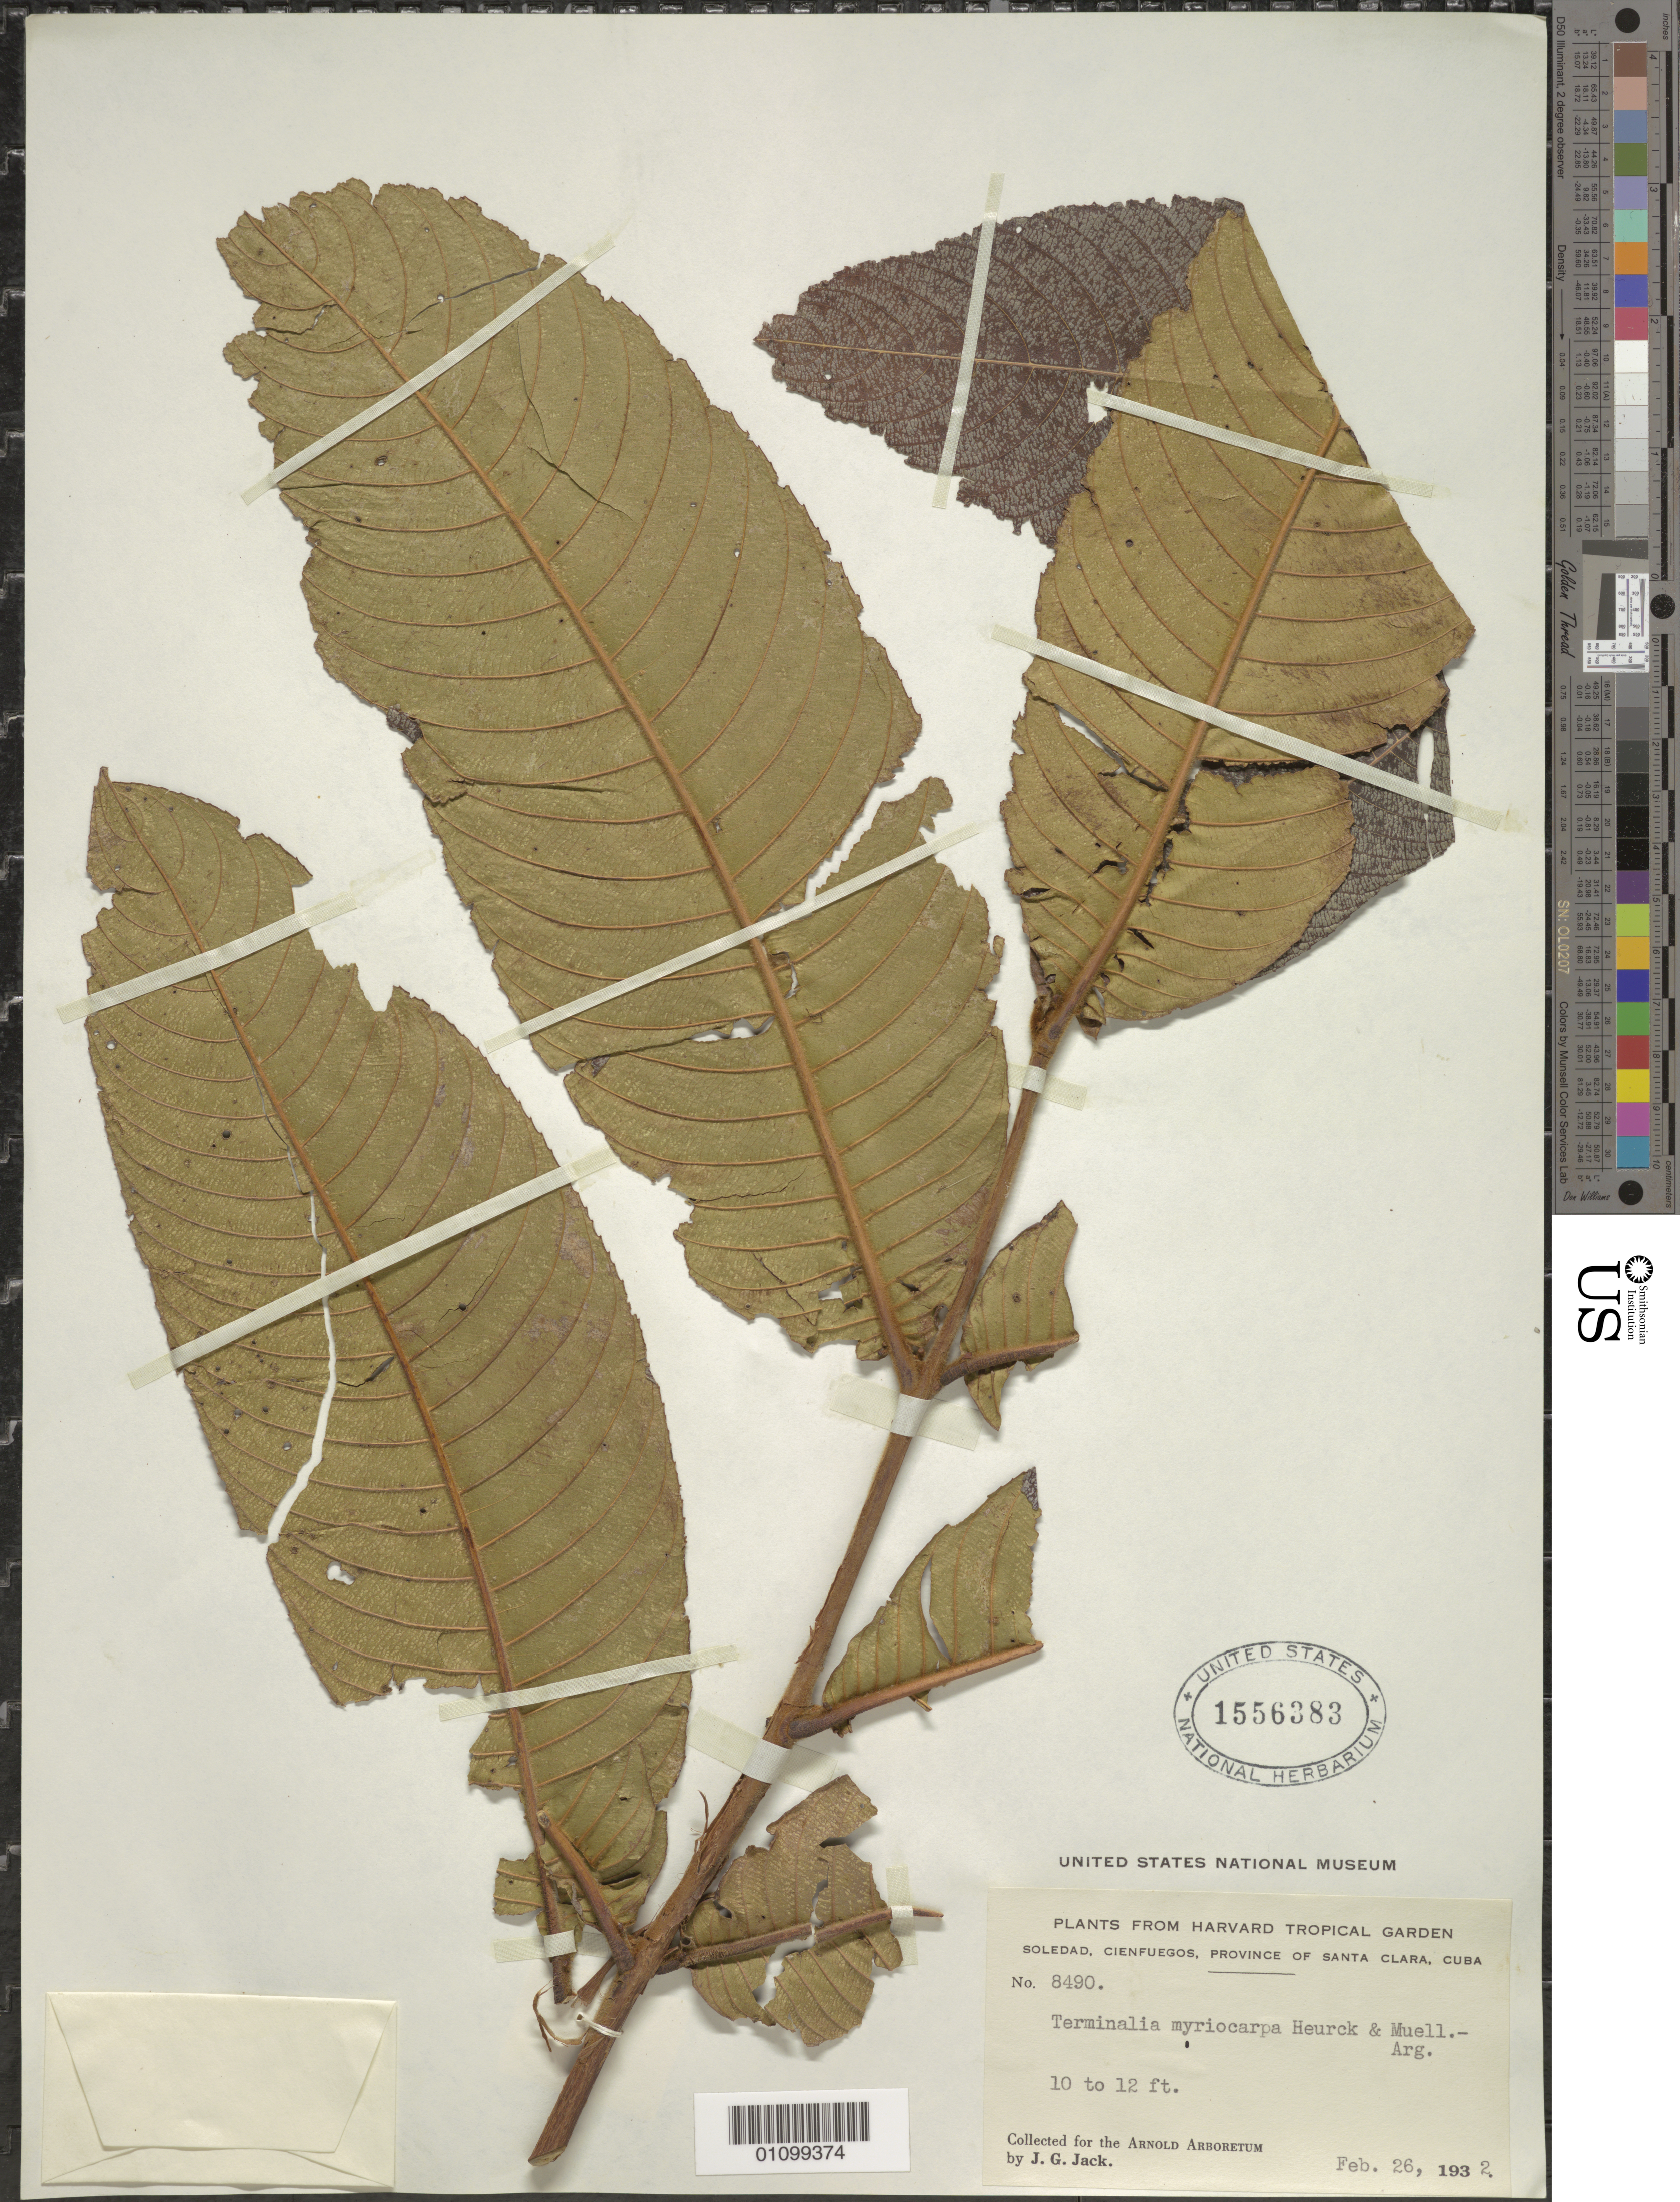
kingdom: Plantae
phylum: Tracheophyta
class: Magnoliopsida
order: Myrtales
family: Combretaceae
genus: Terminalia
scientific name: Terminalia myriocarpa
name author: Van Heurck & Müll. Arg.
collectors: J. G. Jack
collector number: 8490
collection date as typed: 26 Feb 1932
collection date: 1932-02-26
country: Cuba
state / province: Cienfuegos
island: Cuba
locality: Soledad, Cienfuegos, Province of Santa Clara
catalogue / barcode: US 1556383